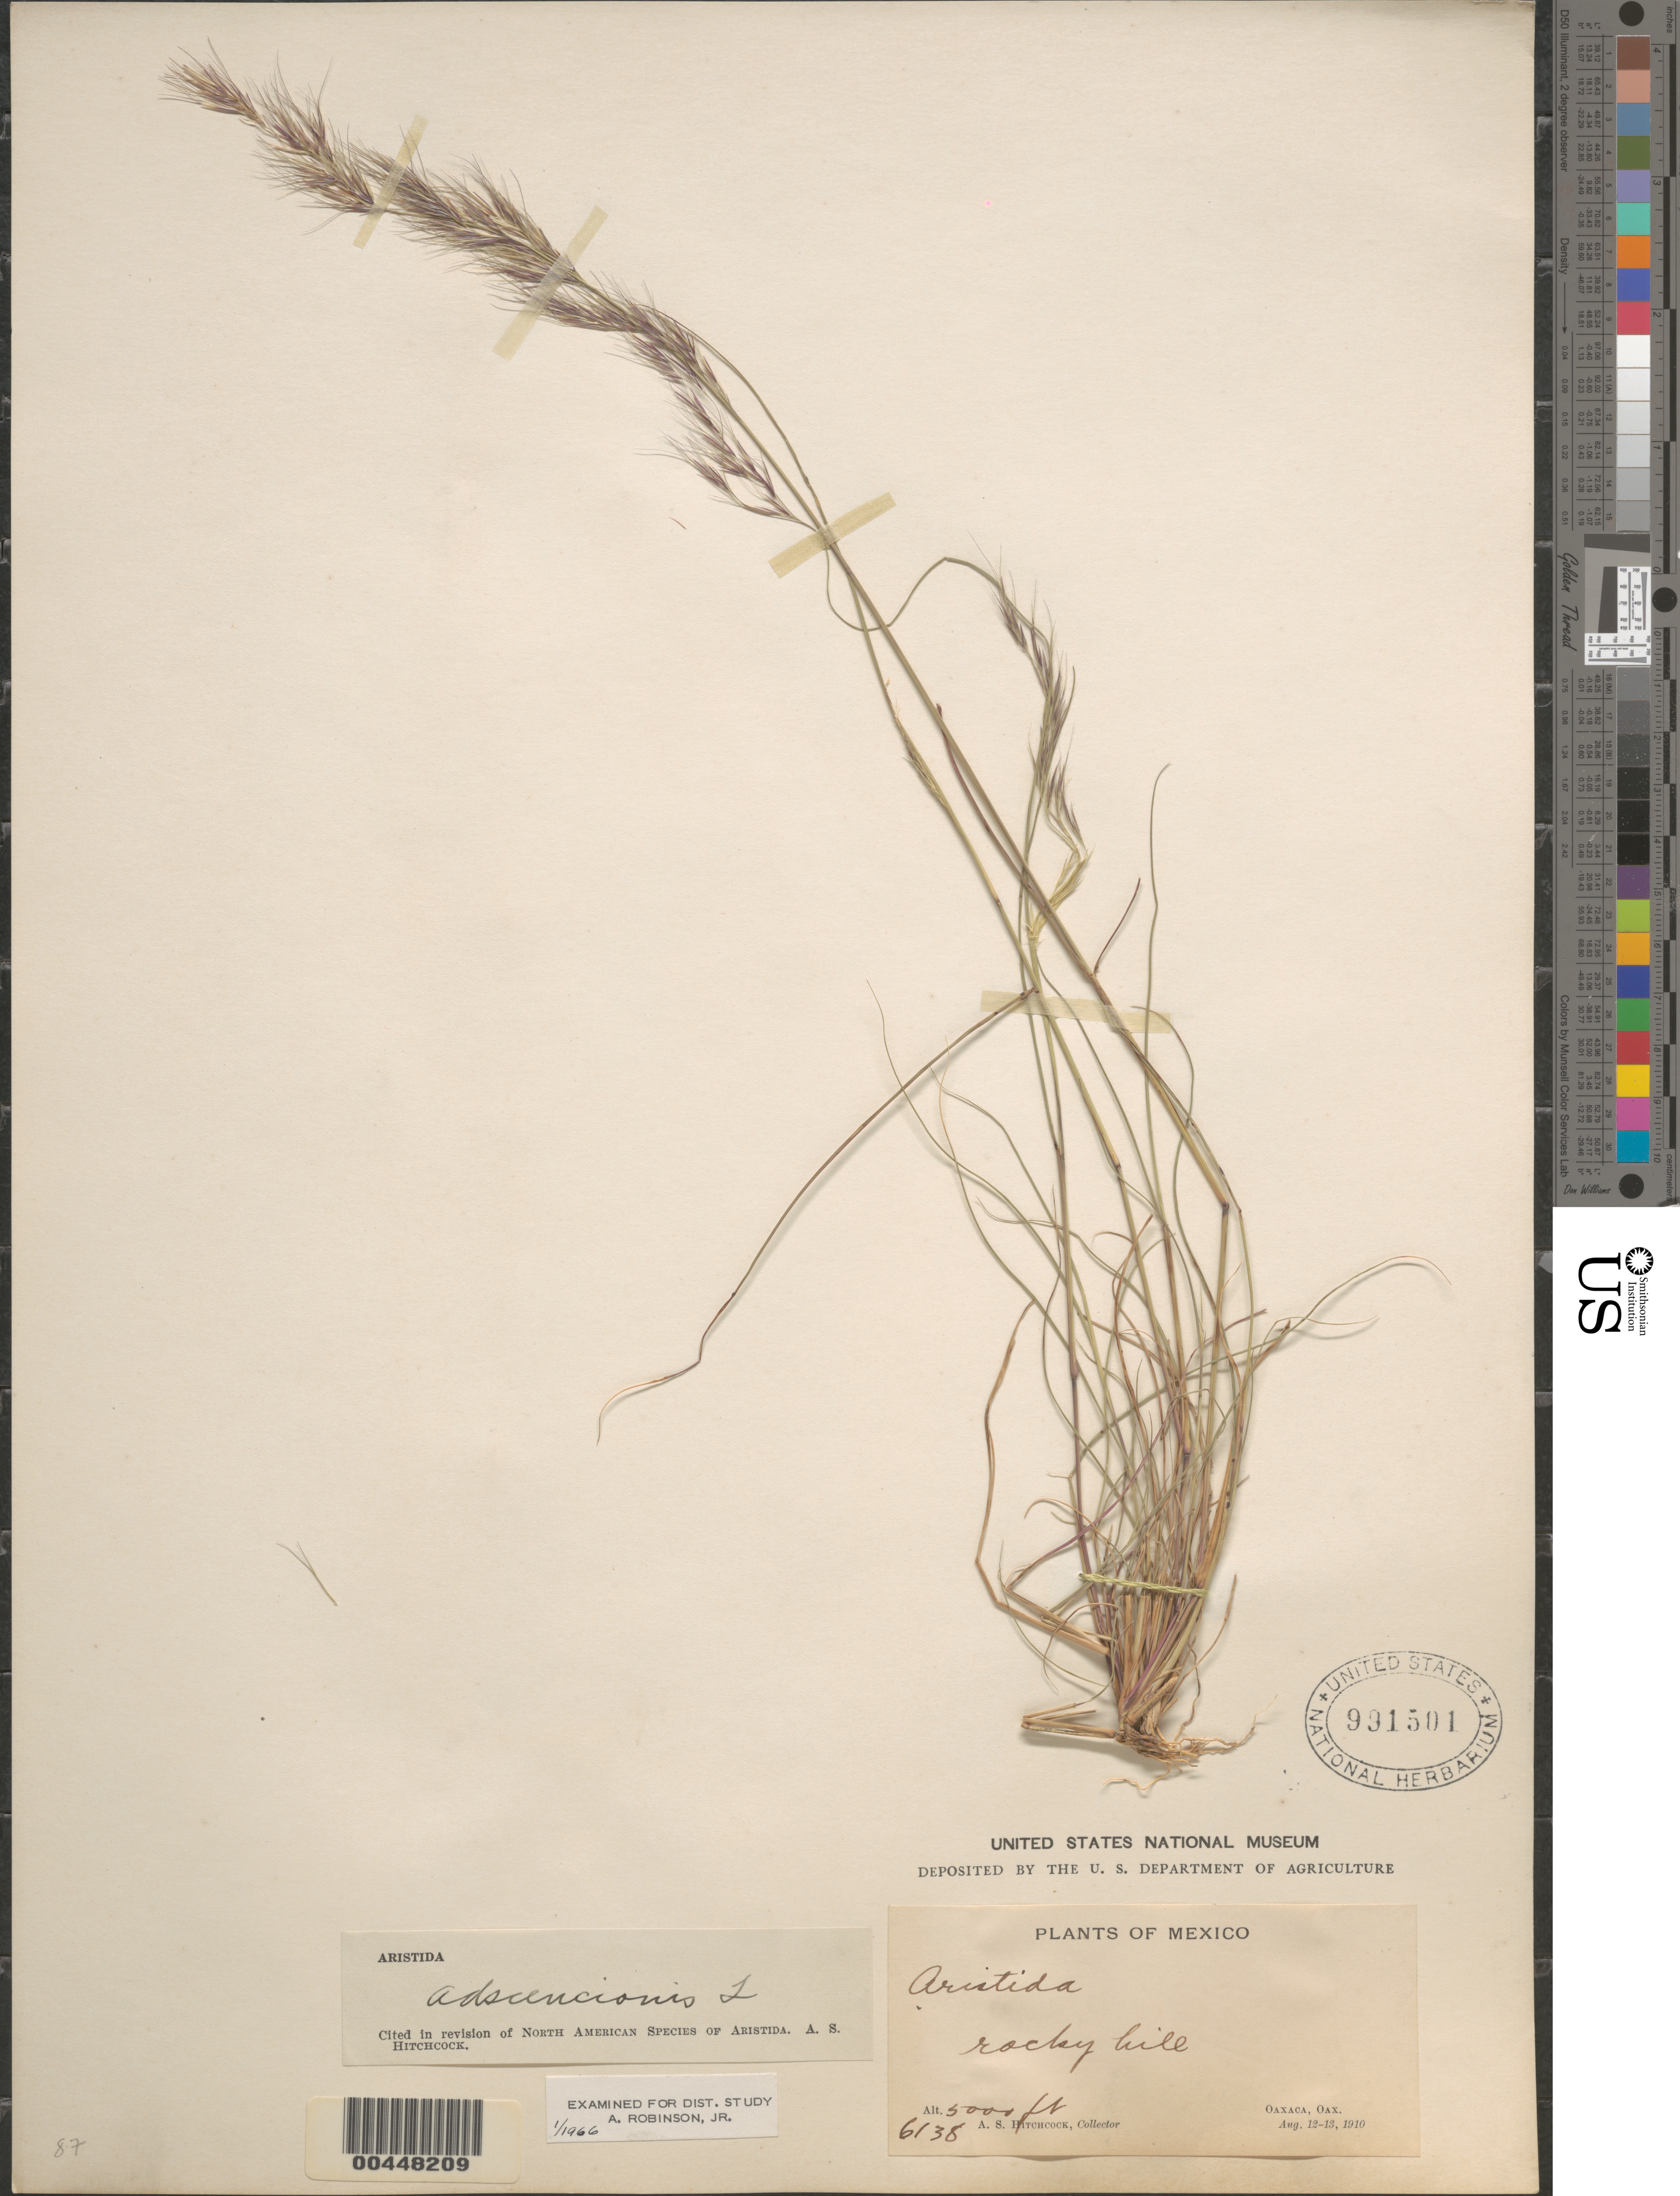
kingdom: Plantae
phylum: Tracheophyta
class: Liliopsida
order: Poales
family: Poaceae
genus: Aristida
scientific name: Aristida adscensionis var. nigrescens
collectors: A. S. Hitchcock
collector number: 6138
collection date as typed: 12 Aug 1910 to 13 Aug 1910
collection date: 1910-08-12/1910-08-13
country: Mexico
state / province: Oaxaca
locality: Oaxaza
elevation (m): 1524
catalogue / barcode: US 991501